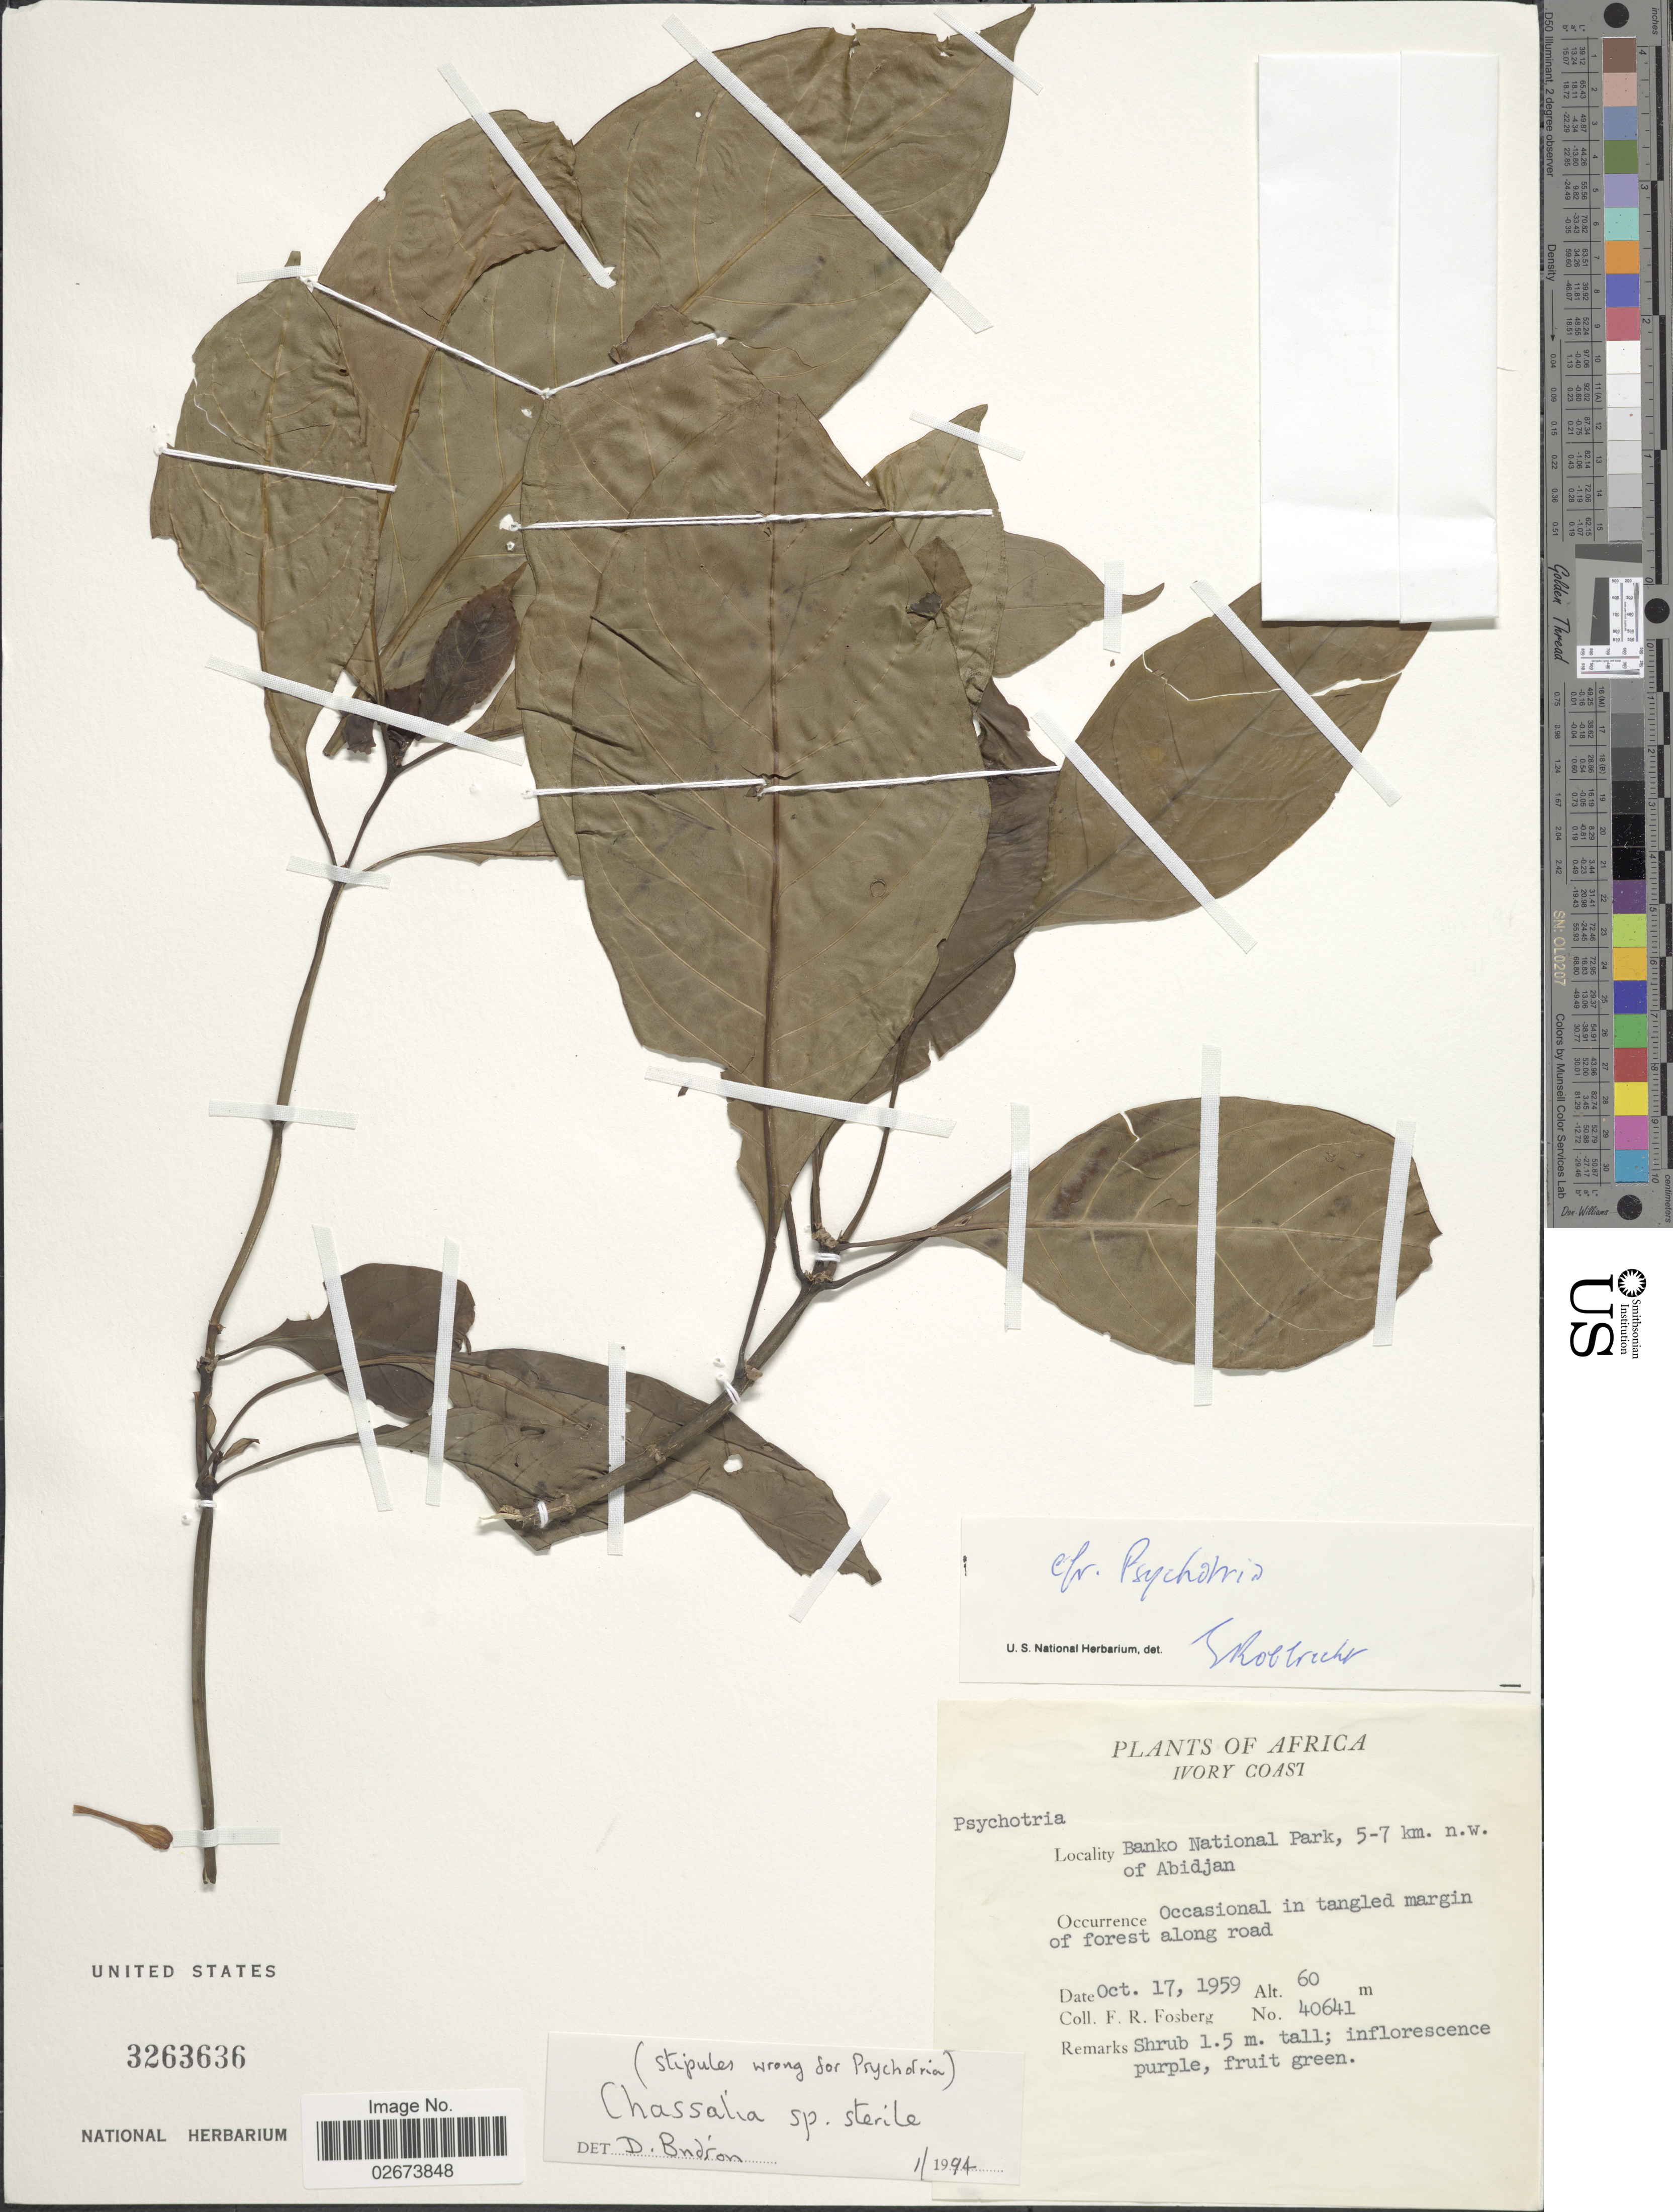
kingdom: Plantae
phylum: Tracheophyta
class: Magnoliopsida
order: Gentianales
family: Rubiaceae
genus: Chassalia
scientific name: Chassalia sp.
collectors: F. R. Fosberg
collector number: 40641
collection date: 1959-10-17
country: Ivory Coast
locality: Banko National Park, 5-7 km. n.w. of Abidjan, occasional in tangled margin of forest along road.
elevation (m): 60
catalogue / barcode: US 3263636